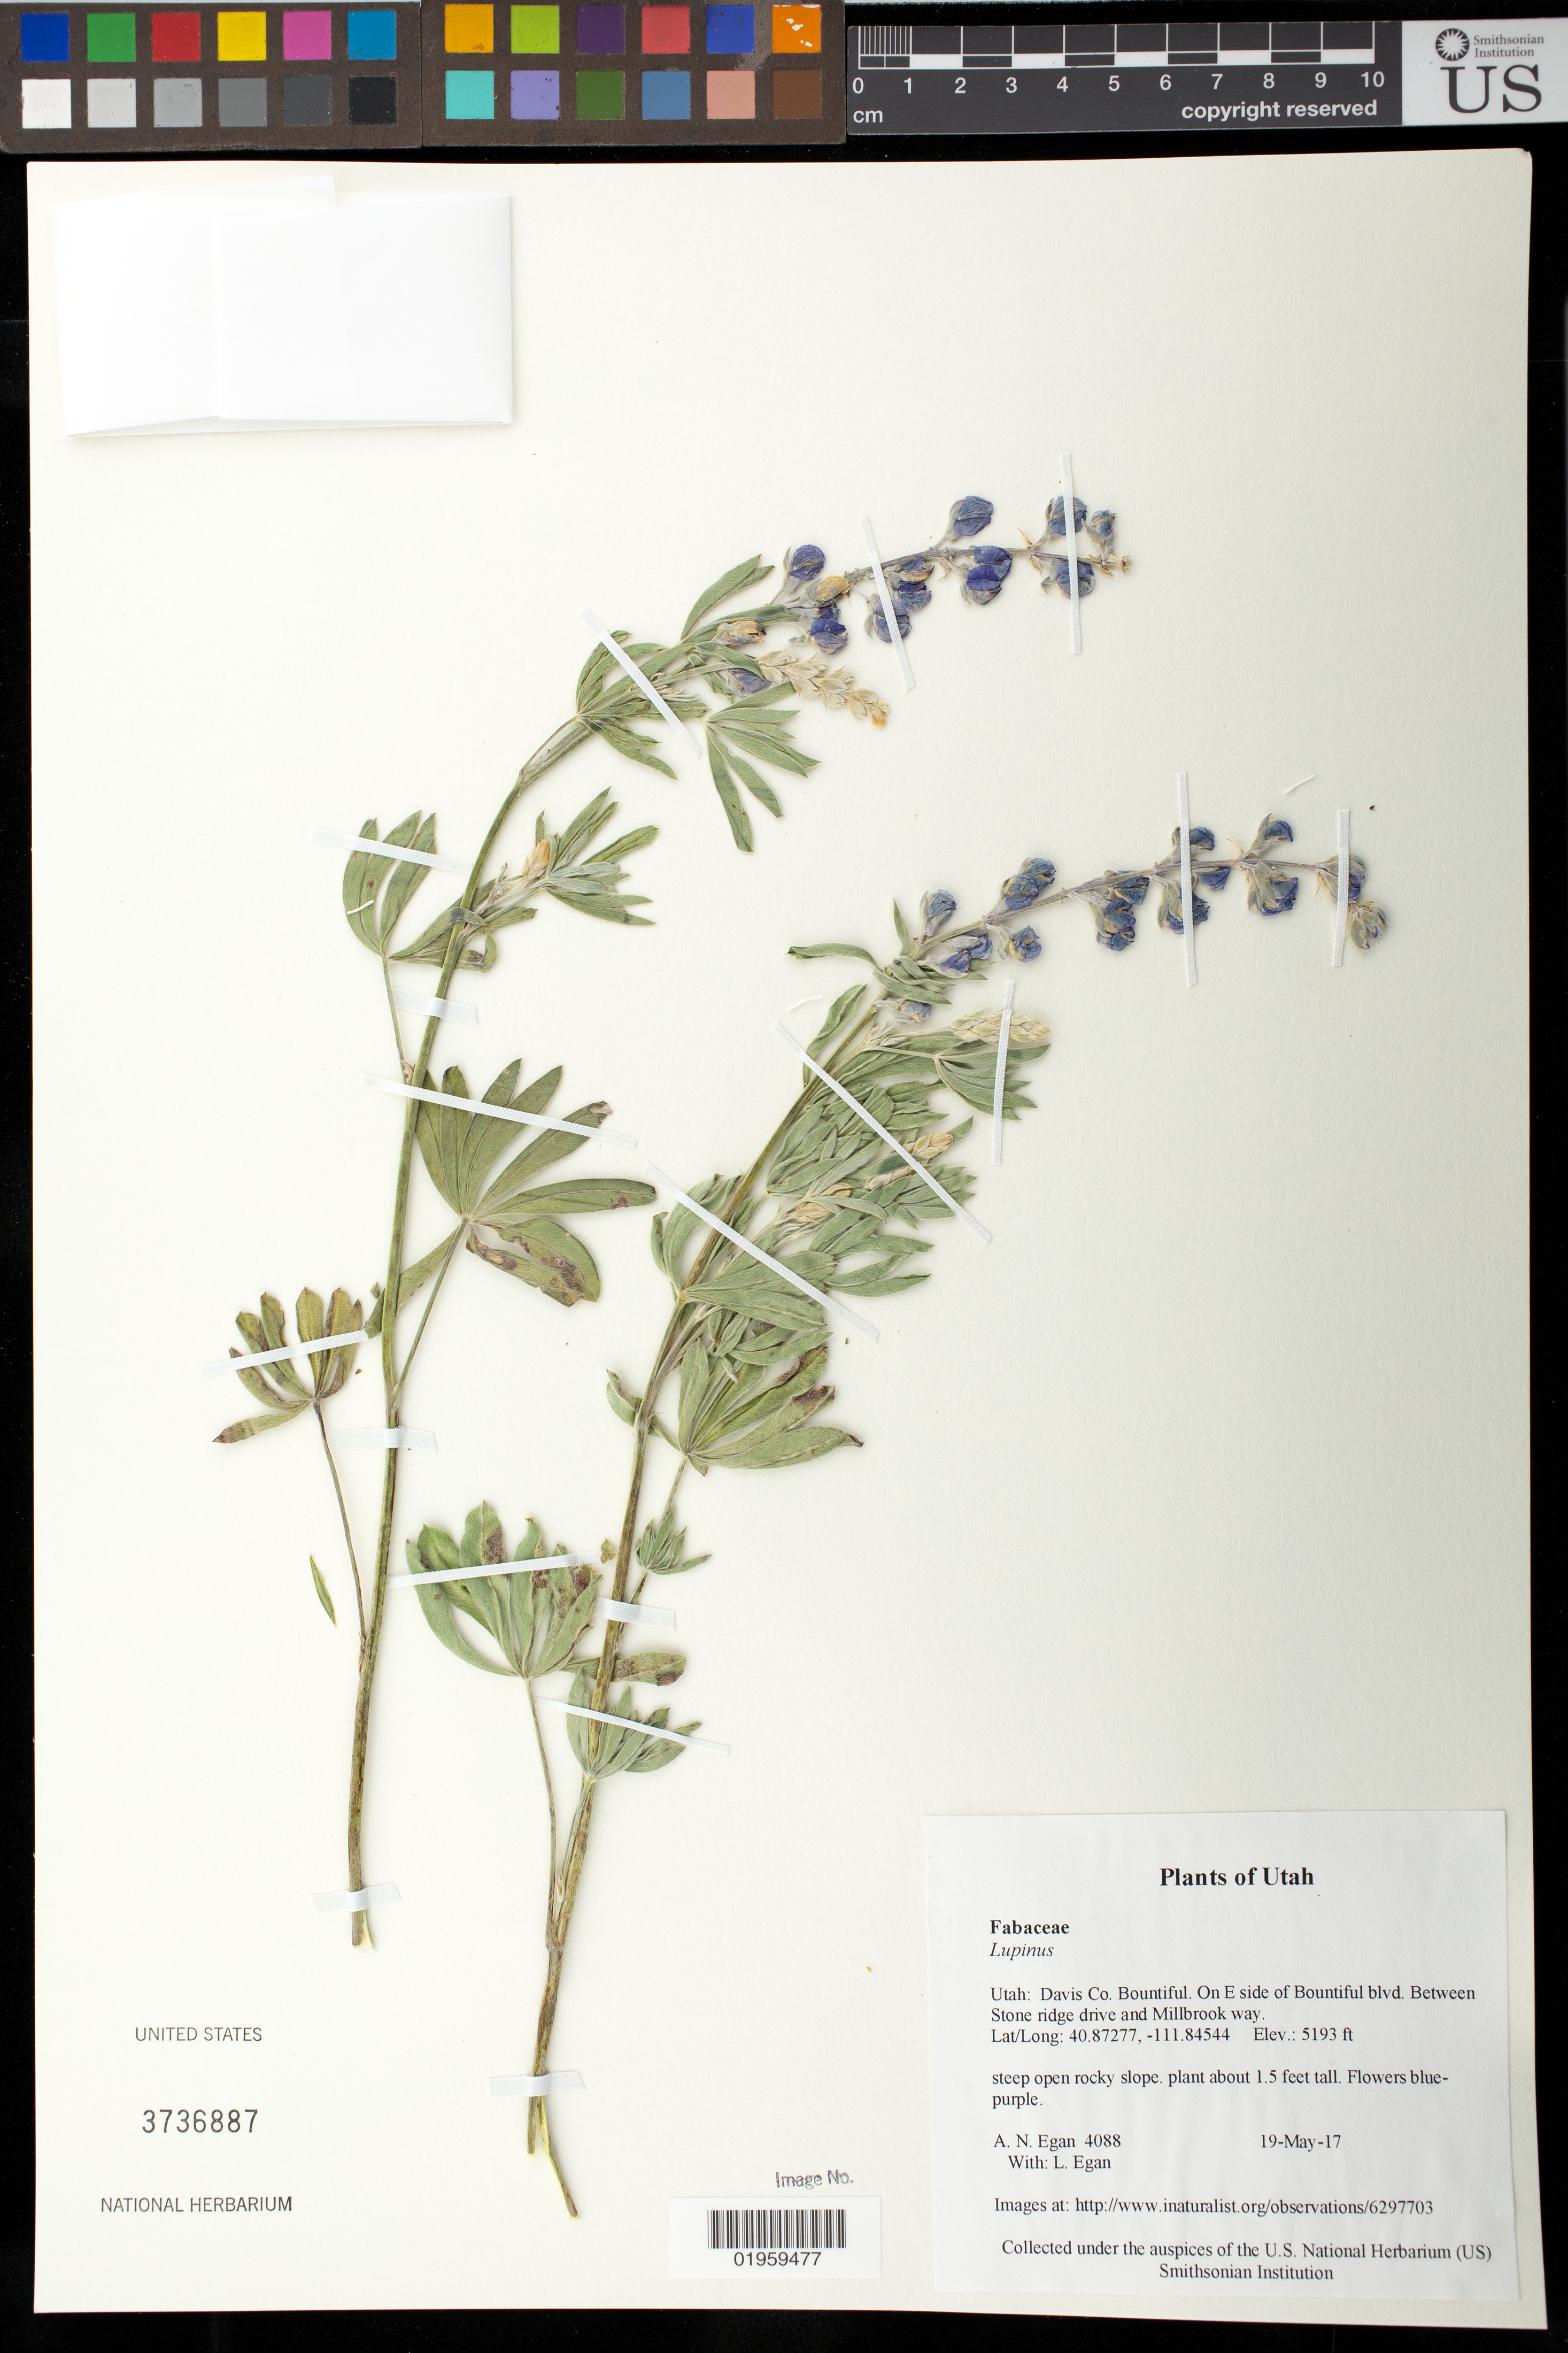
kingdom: Plantae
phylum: Tracheophyta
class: Magnoliopsida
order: Fabales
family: Fabaceae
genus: Lupinus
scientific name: Lupinus sp.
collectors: A. N. Egan & L. Egan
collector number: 4088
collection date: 2017-05-19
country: United States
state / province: Utah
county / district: Davis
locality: Bountiful. On E side of Bountiful blvd. Between Stone ridge drive and Millbrook way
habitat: steep open rocky slope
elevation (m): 1583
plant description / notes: http://www.inaturalist.org/observations/6297703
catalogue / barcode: US 3736887